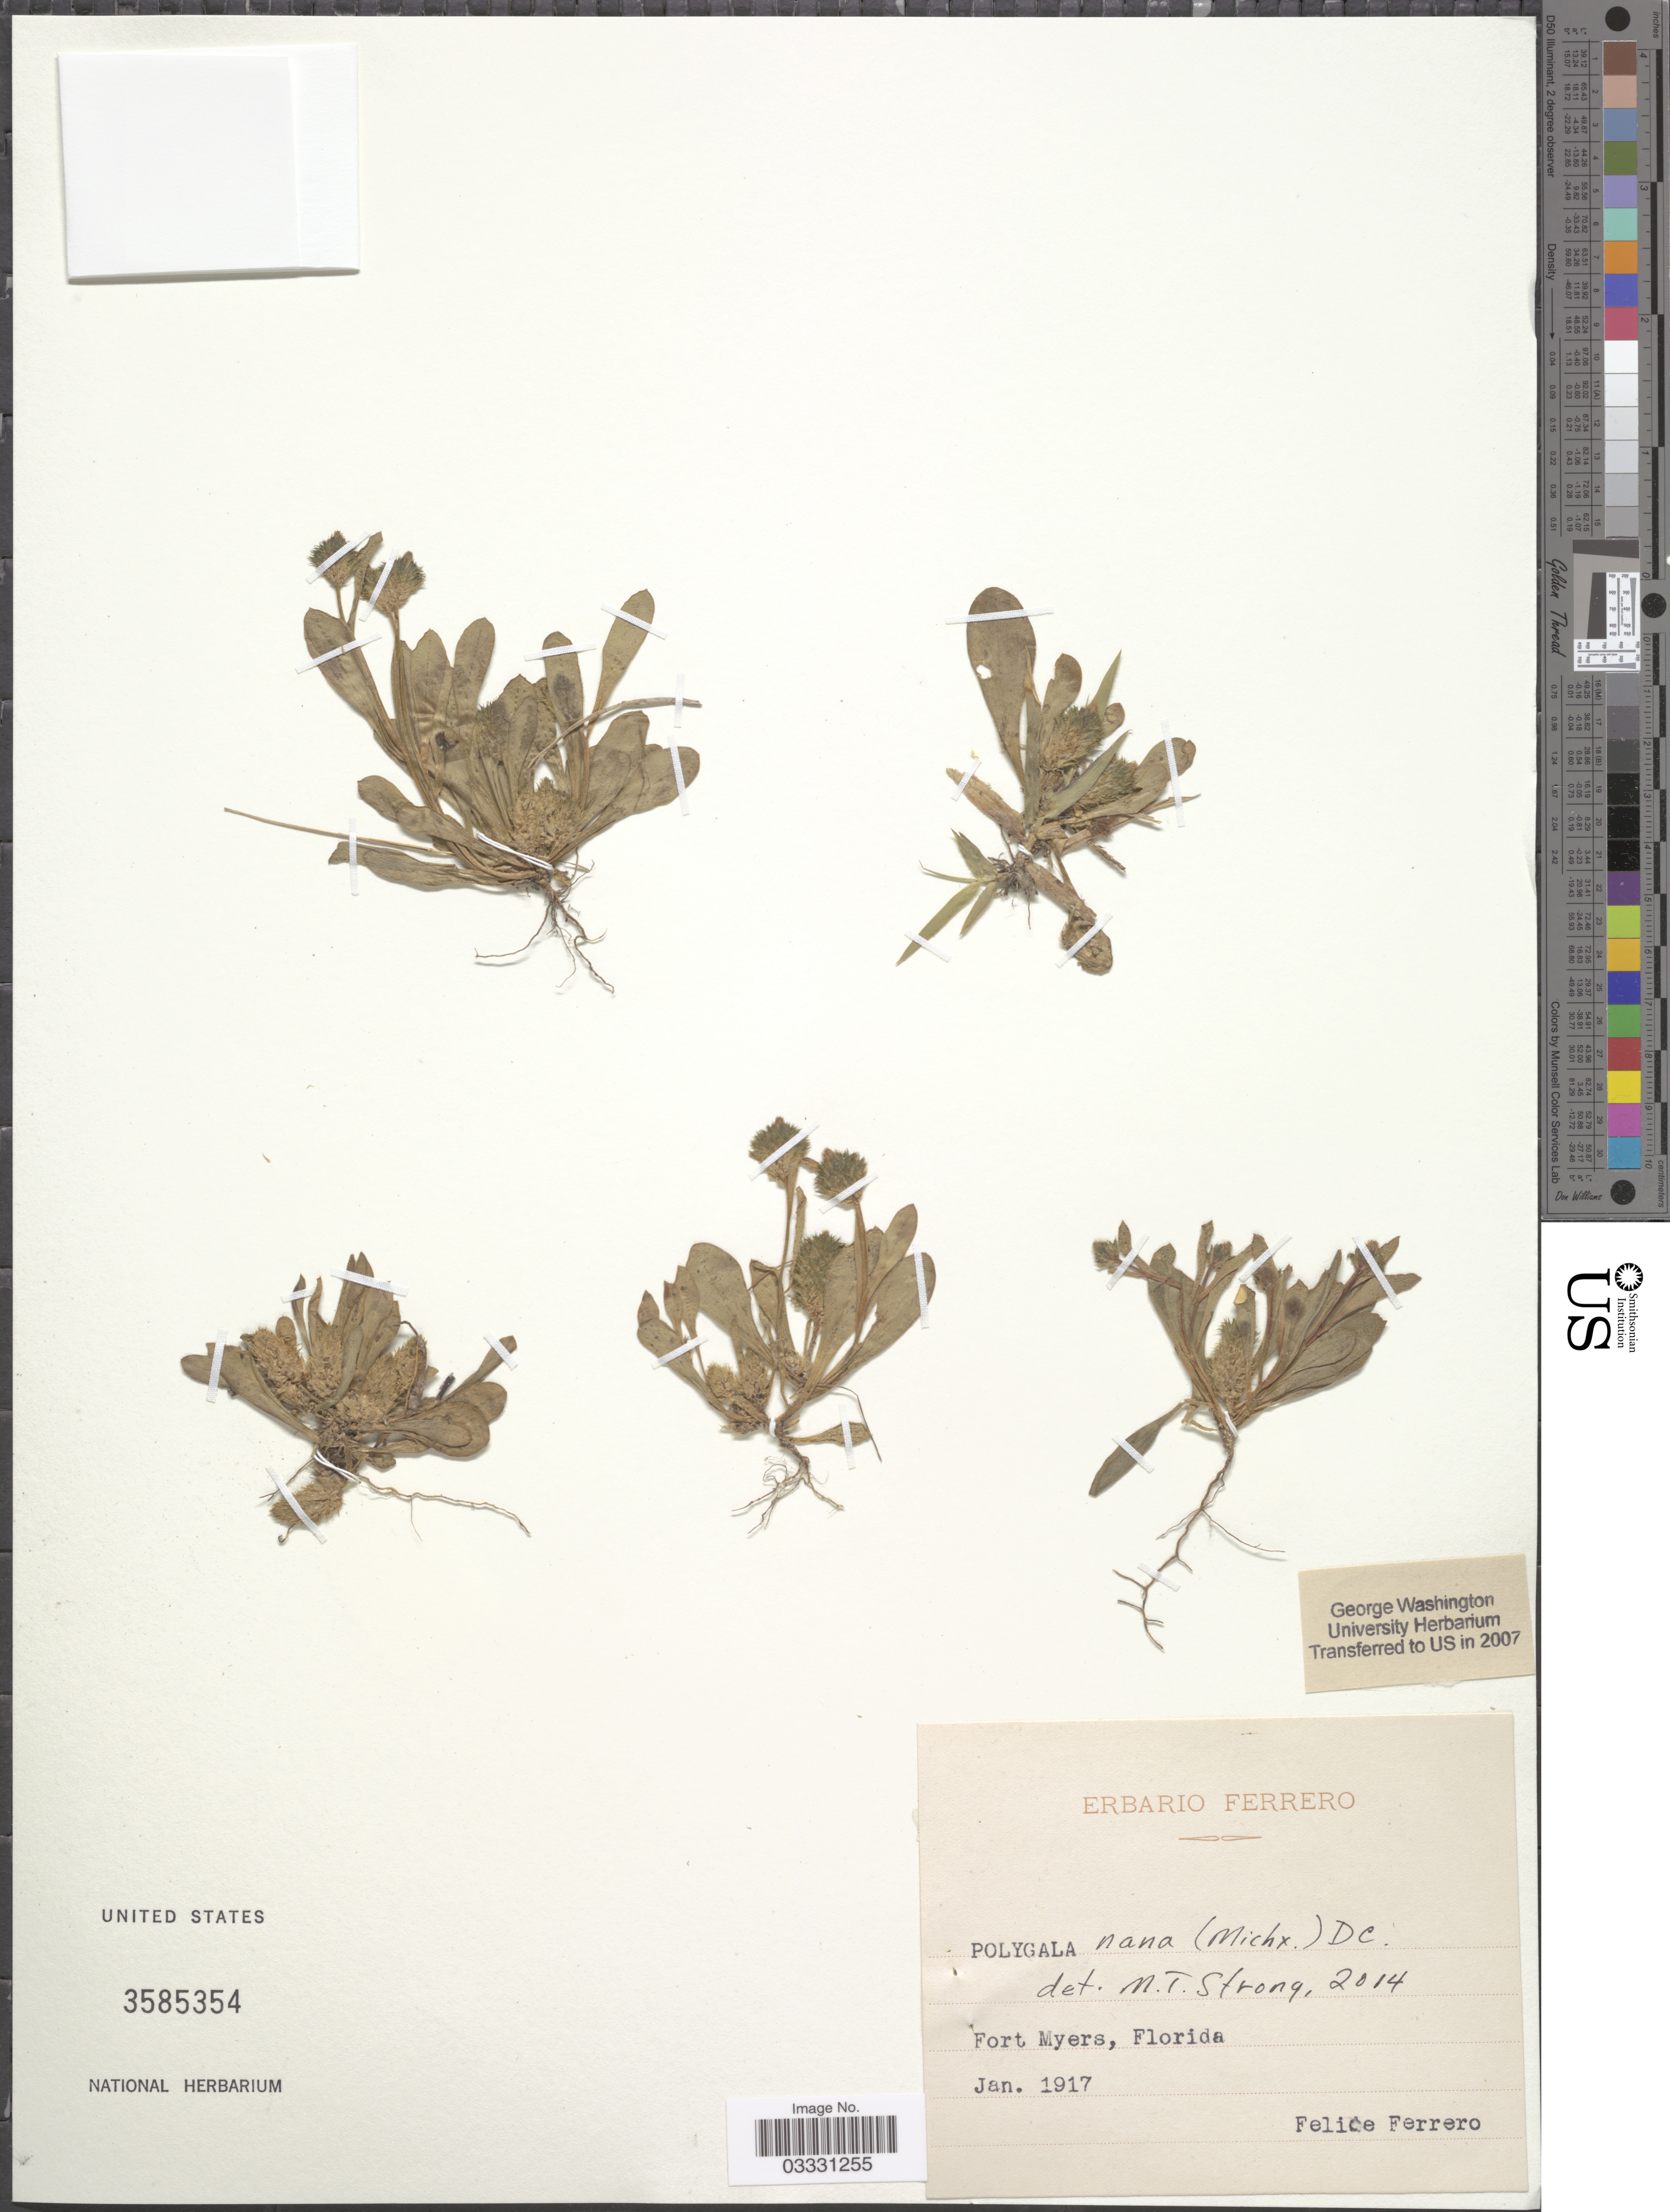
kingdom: Plantae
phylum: Tracheophyta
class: Magnoliopsida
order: Fabales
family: Polygalaceae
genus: Polygala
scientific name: Polygala nana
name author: (Michx.) DC.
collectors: F. Ferrero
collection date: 1917-01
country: United States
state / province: Florida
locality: Fort Myers.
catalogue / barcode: US 3585354